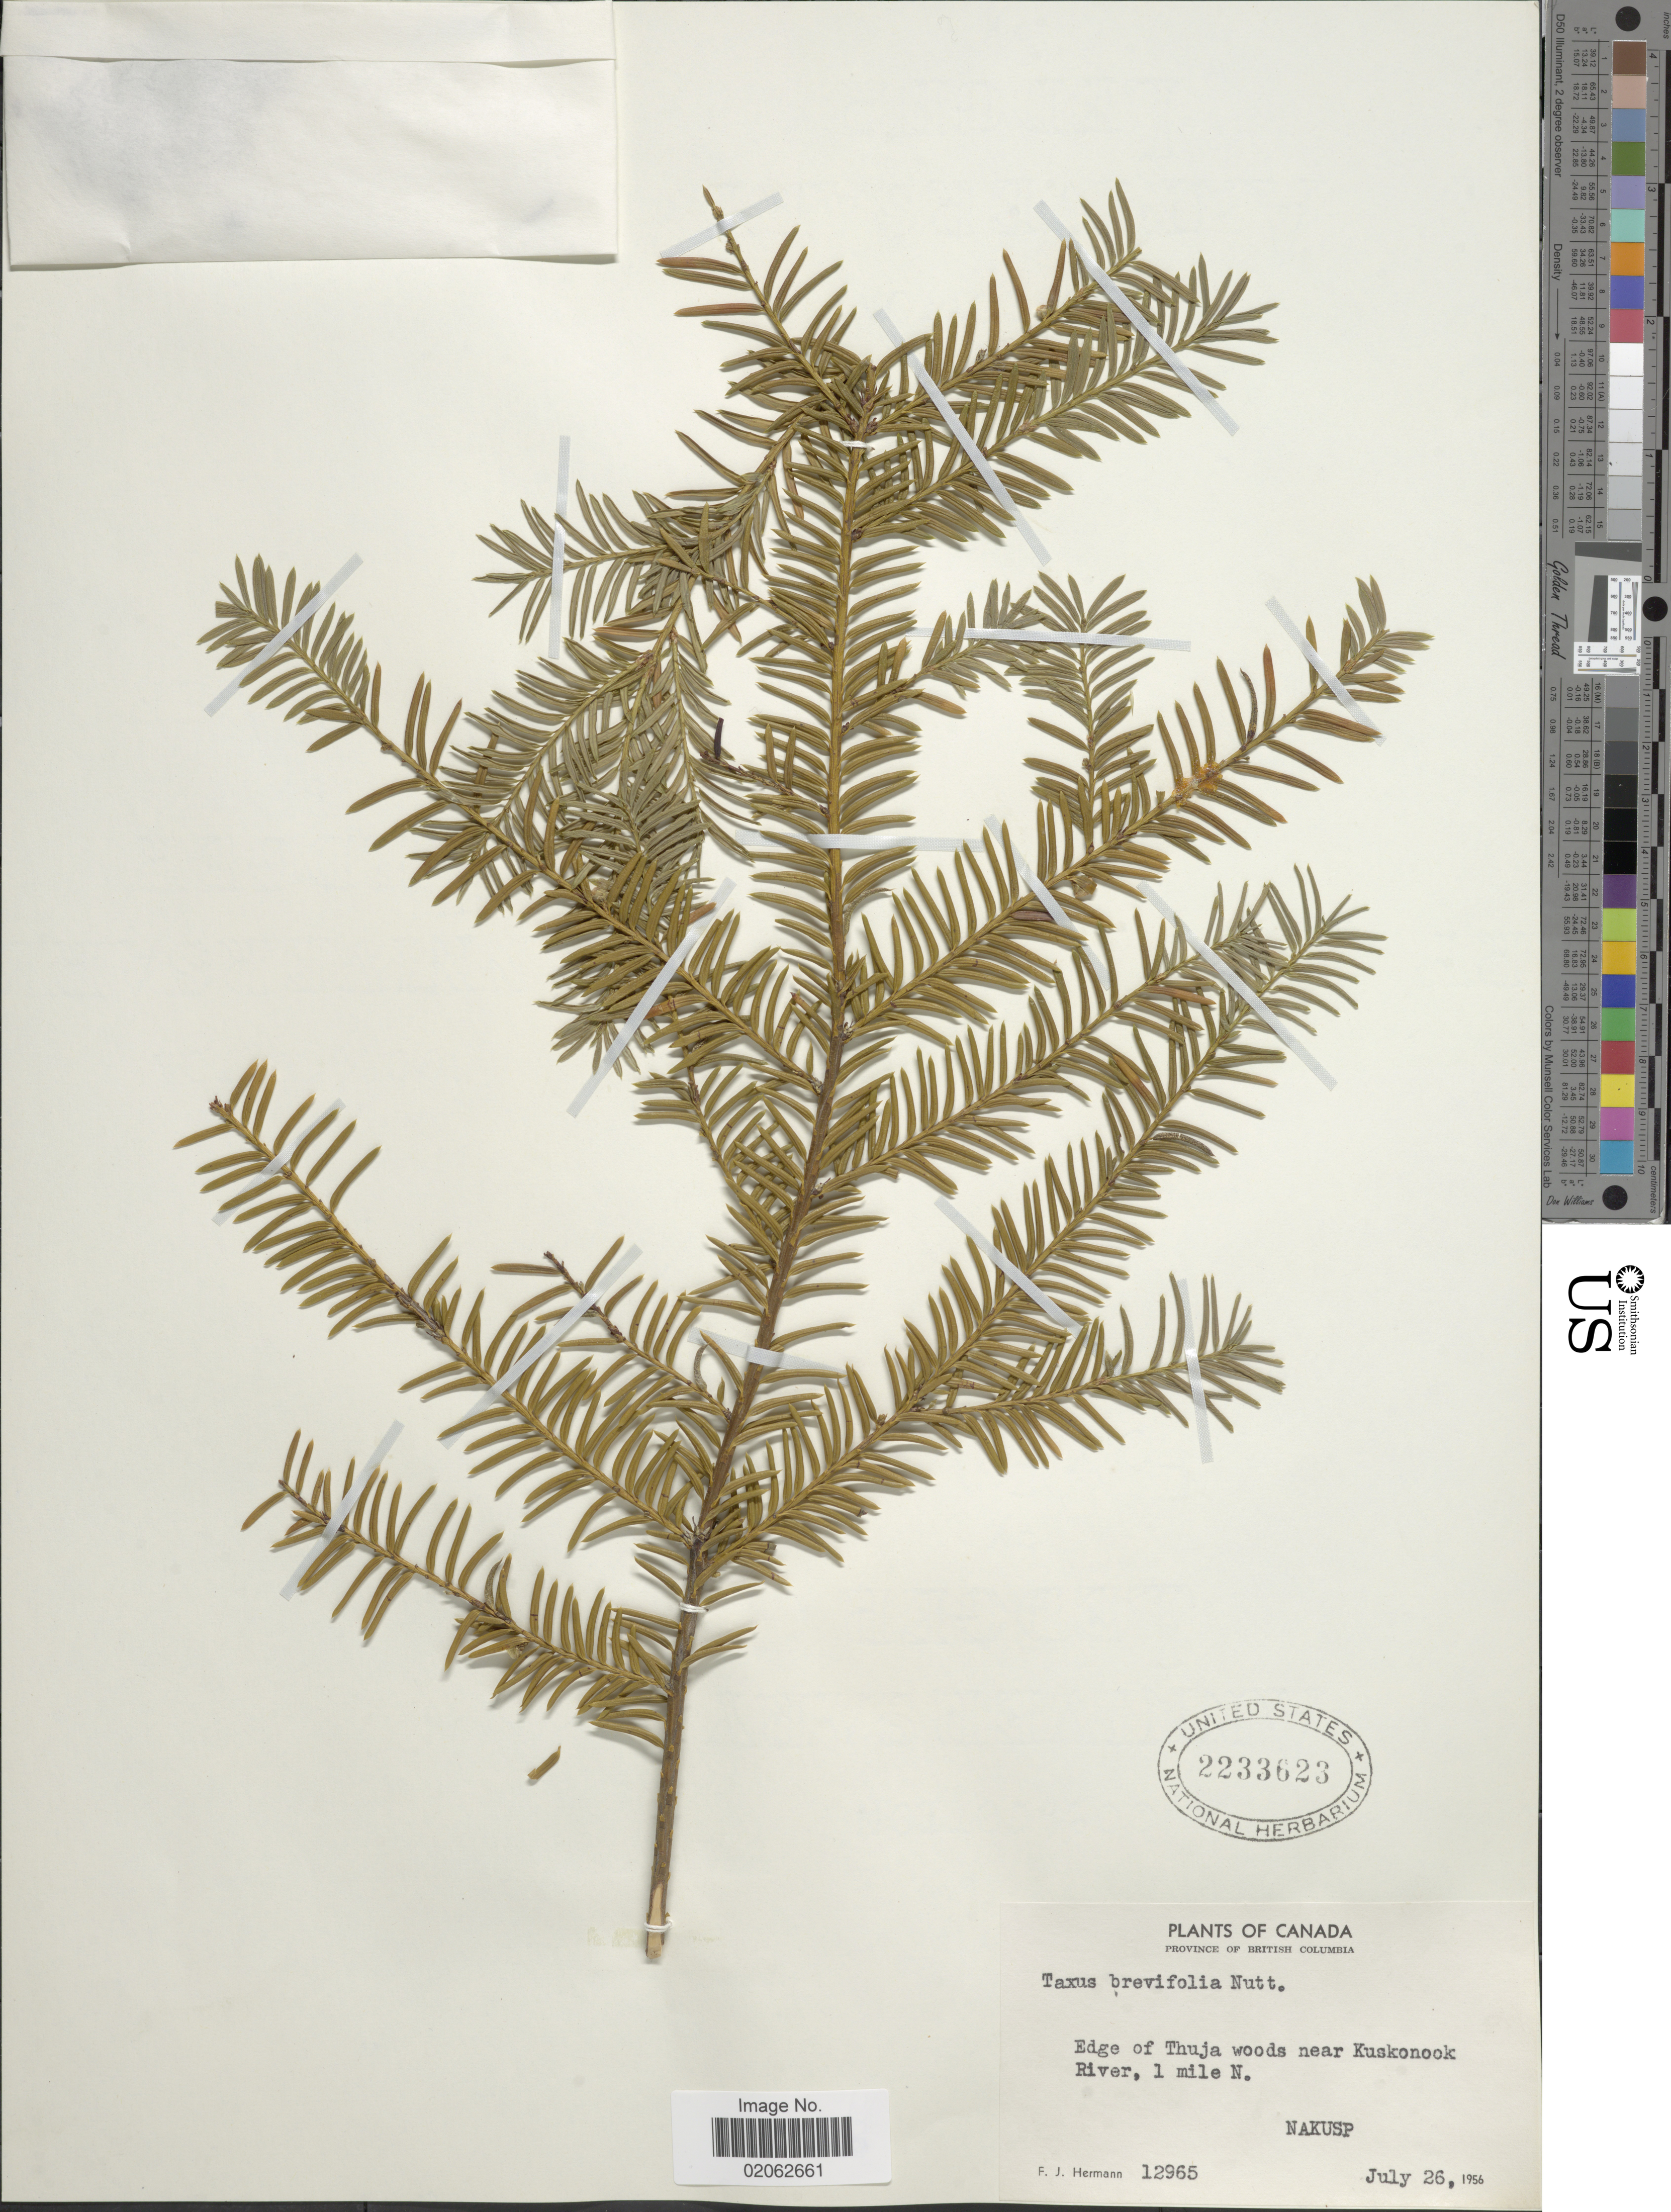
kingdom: Plantae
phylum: Tracheophyta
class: Pinopsida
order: Pinales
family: Taxaceae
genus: Taxus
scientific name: Taxus brevifolia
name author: Nutt.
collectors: F. J. Hermann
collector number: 12965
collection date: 1956-07-26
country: Canada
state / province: British Columbia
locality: Edge of Thuja woods near Kuskonook River, 1 mile N. Nakusp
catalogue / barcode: US 2233623